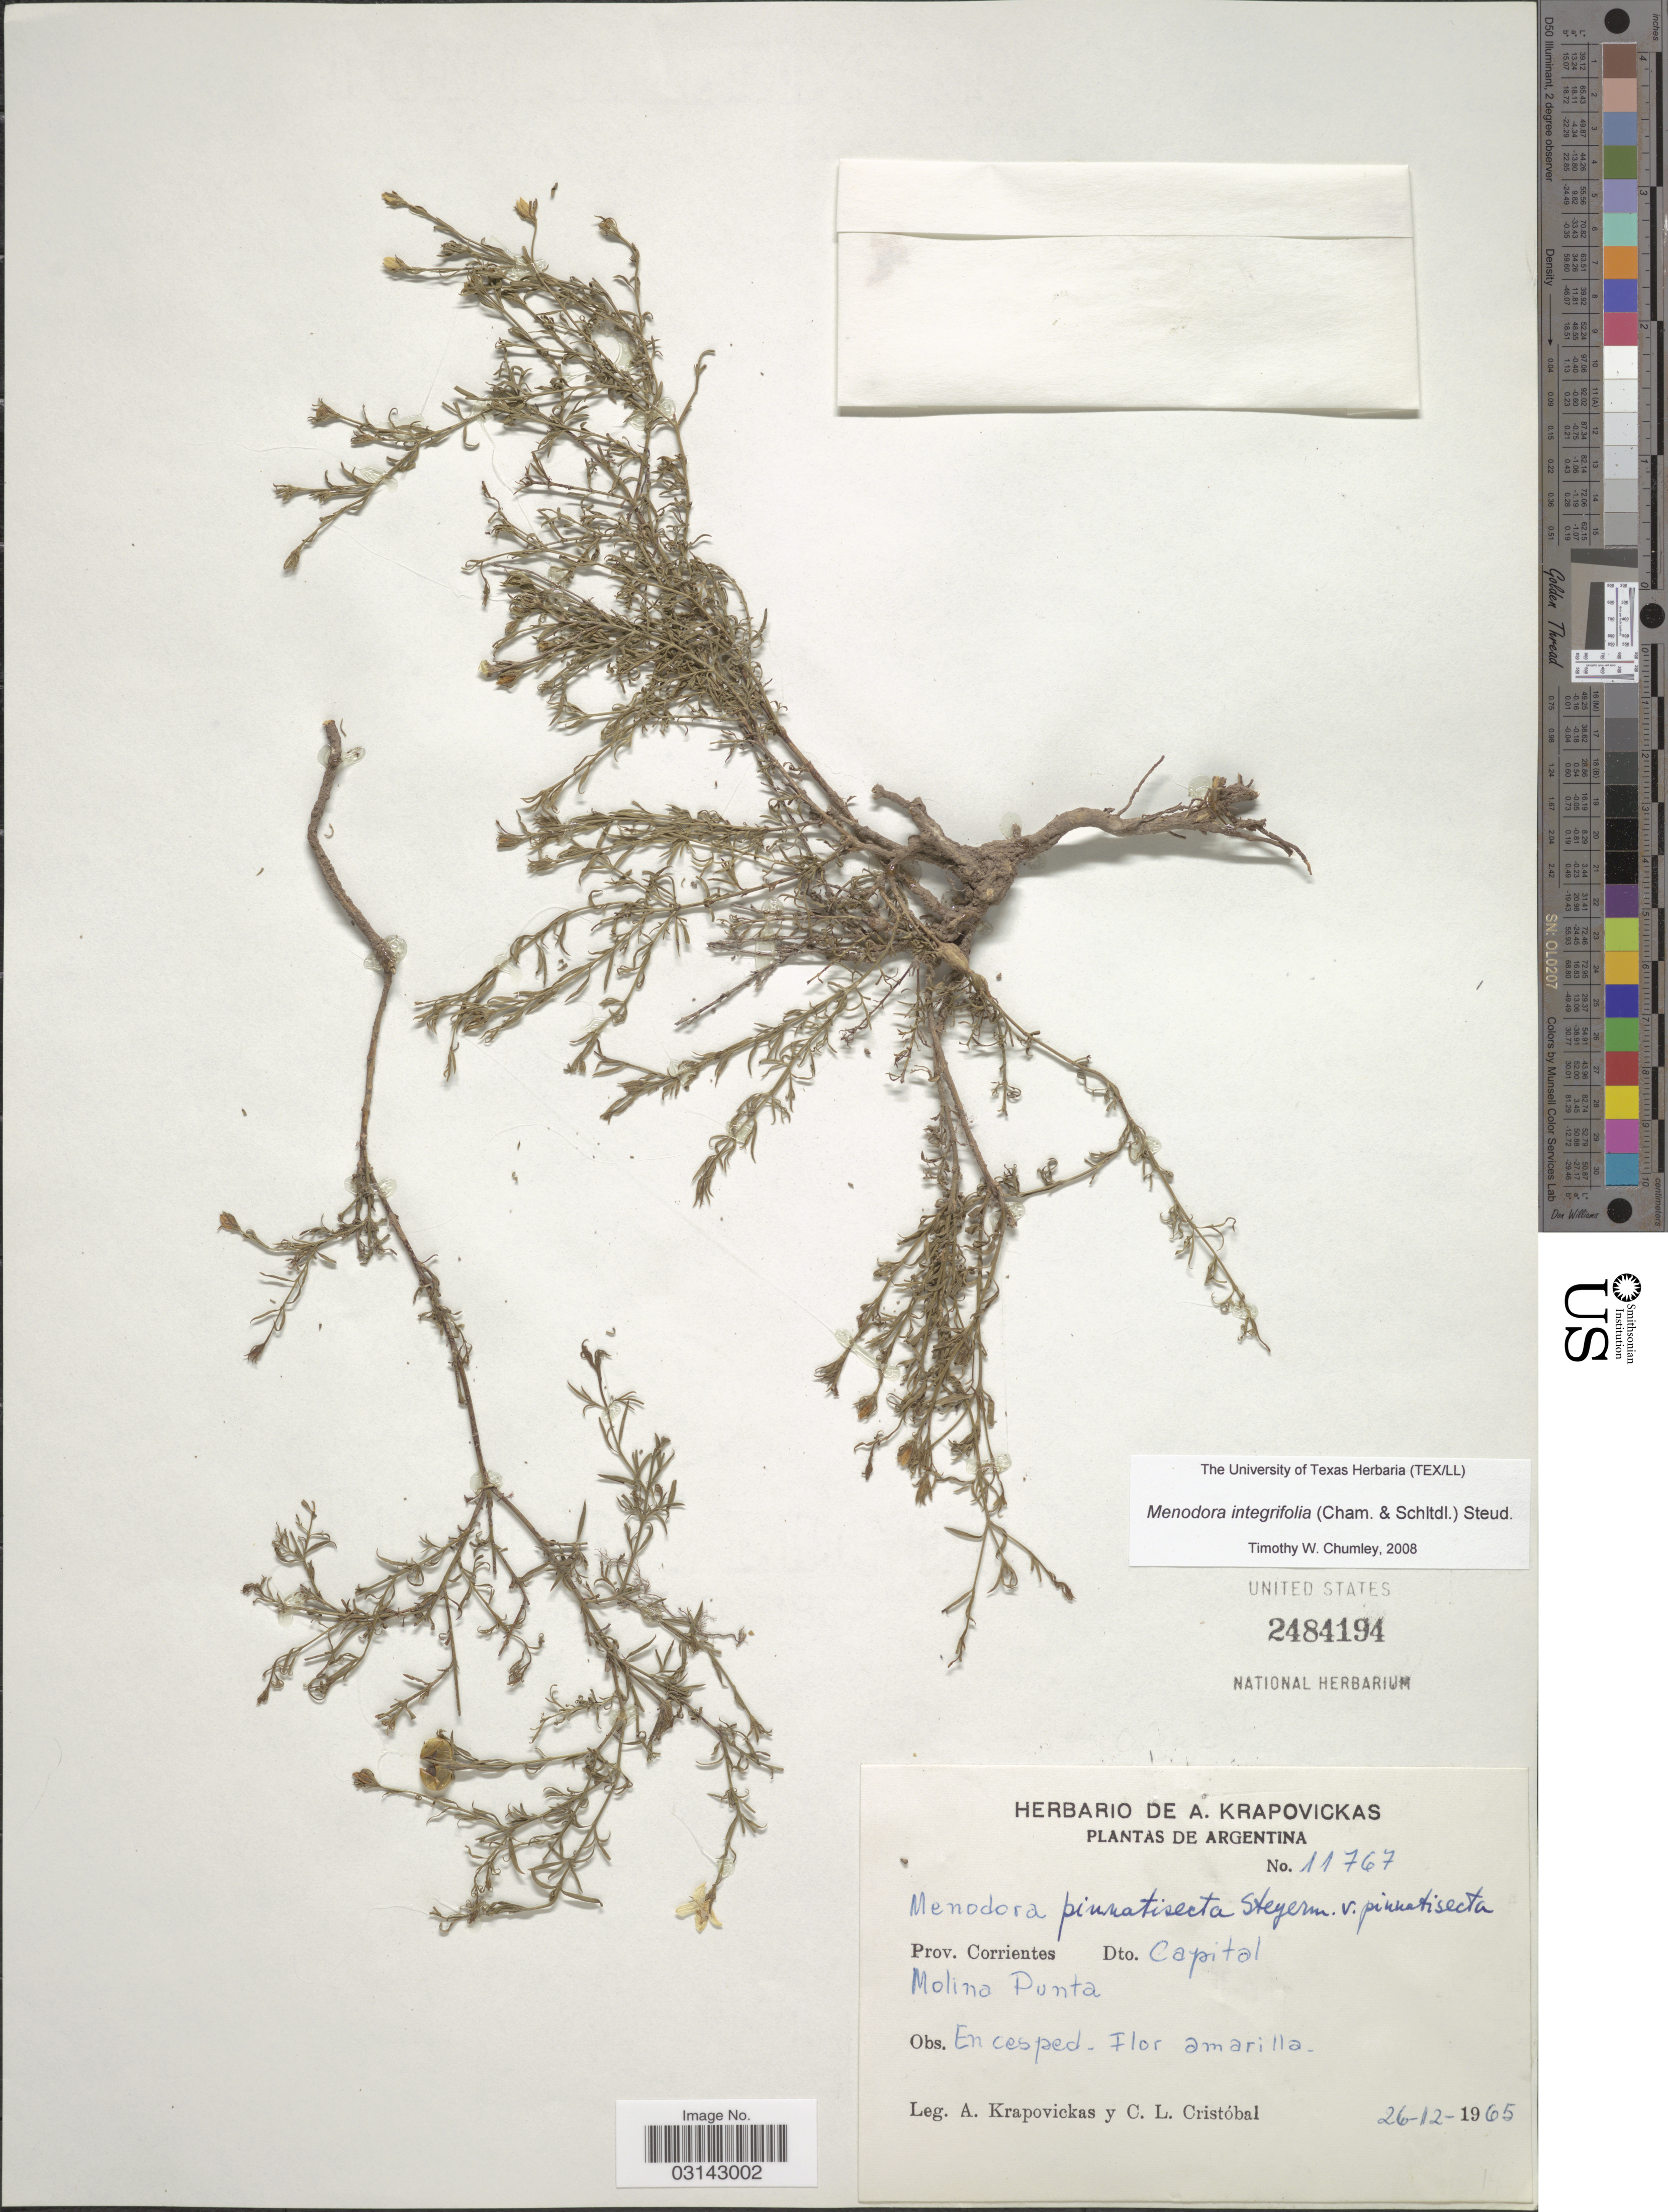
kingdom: Plantae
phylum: Tracheophyta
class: Magnoliopsida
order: Lamiales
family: Oleaceae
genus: Menodora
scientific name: Menodora integrifolia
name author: (Cham. & Schltdl.) Steud.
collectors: A. Krapovickas & C. L. Cristóbal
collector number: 11767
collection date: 1965-12-26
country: Argentina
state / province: Corrientes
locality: Prov. Corrientes. Dto. Capital. Molina Punta.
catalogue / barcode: US 2484194